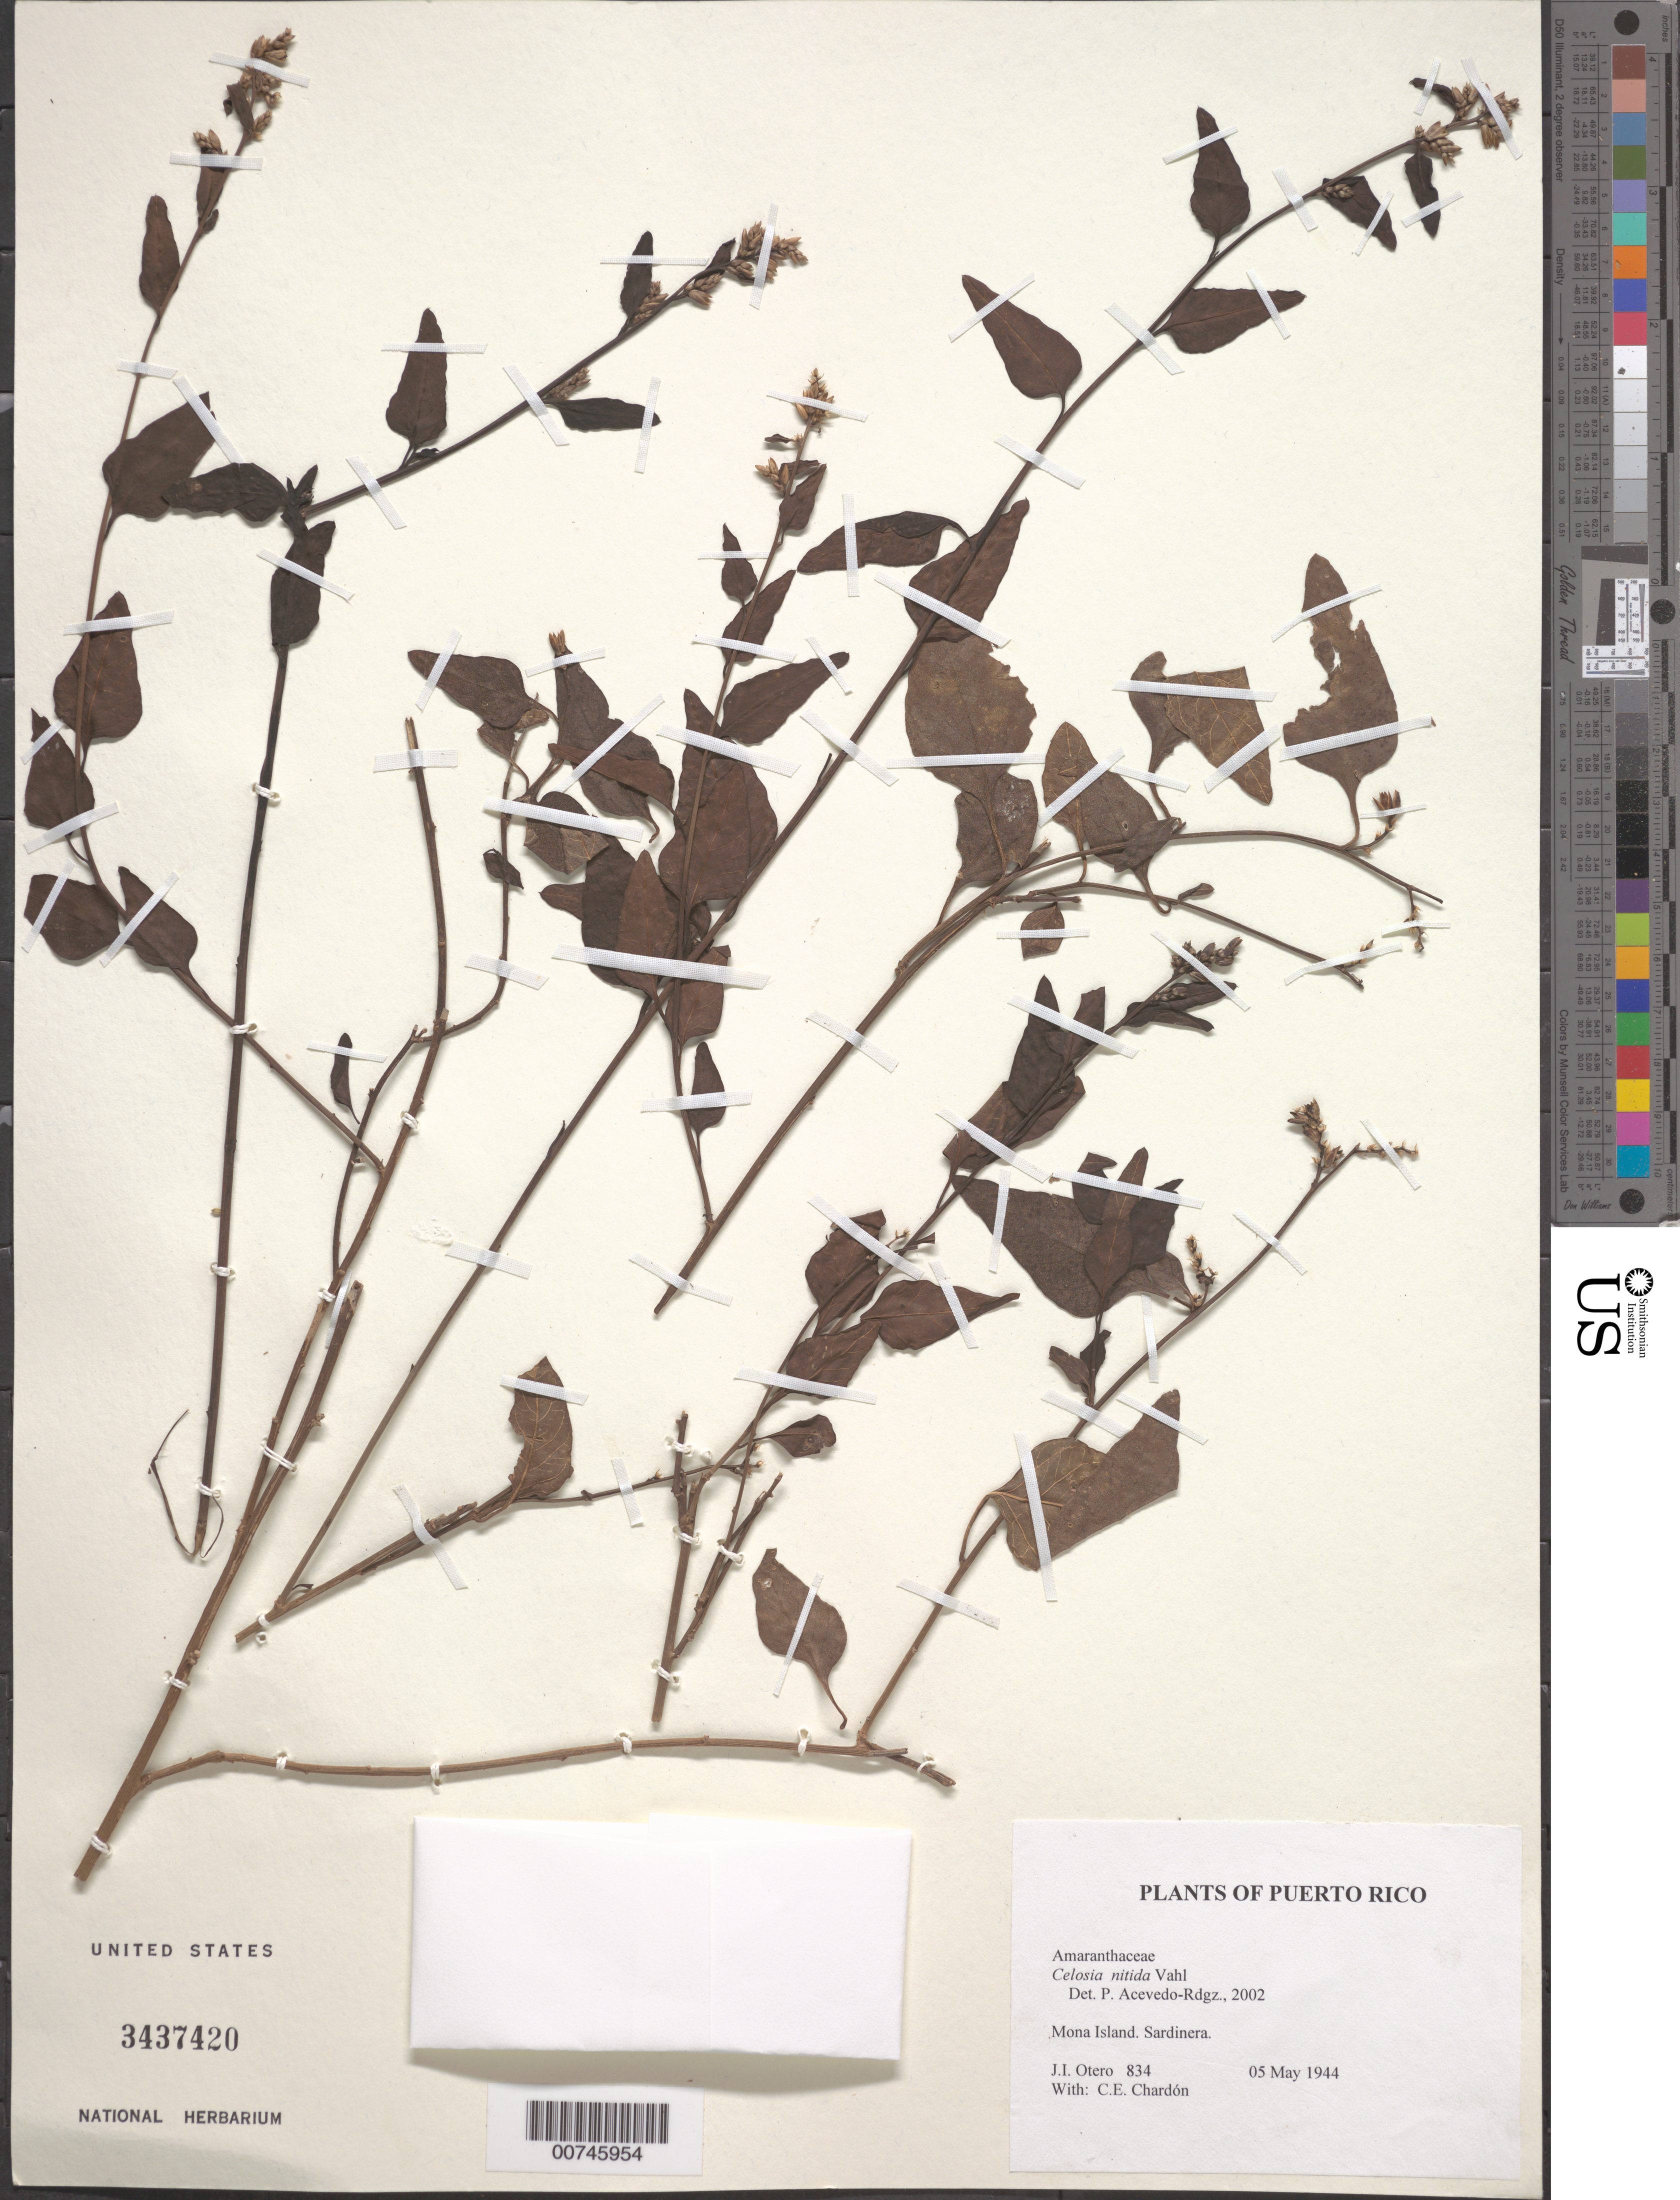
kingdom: Plantae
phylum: Tracheophyta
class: Magnoliopsida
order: Caryophyllales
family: Amaranthaceae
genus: Celosia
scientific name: Celosia nitida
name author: Vahl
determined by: Acevedo-Rodríguez, P., (BOT), Smithsonian Institution - National Museum of Natural History (UNITED STATES)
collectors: J. Otero & C. E. Chardón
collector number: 834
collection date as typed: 05 May 1944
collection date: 1944-05-05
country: Puerto Rico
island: Mona I.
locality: Sardinera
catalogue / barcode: US 3437420